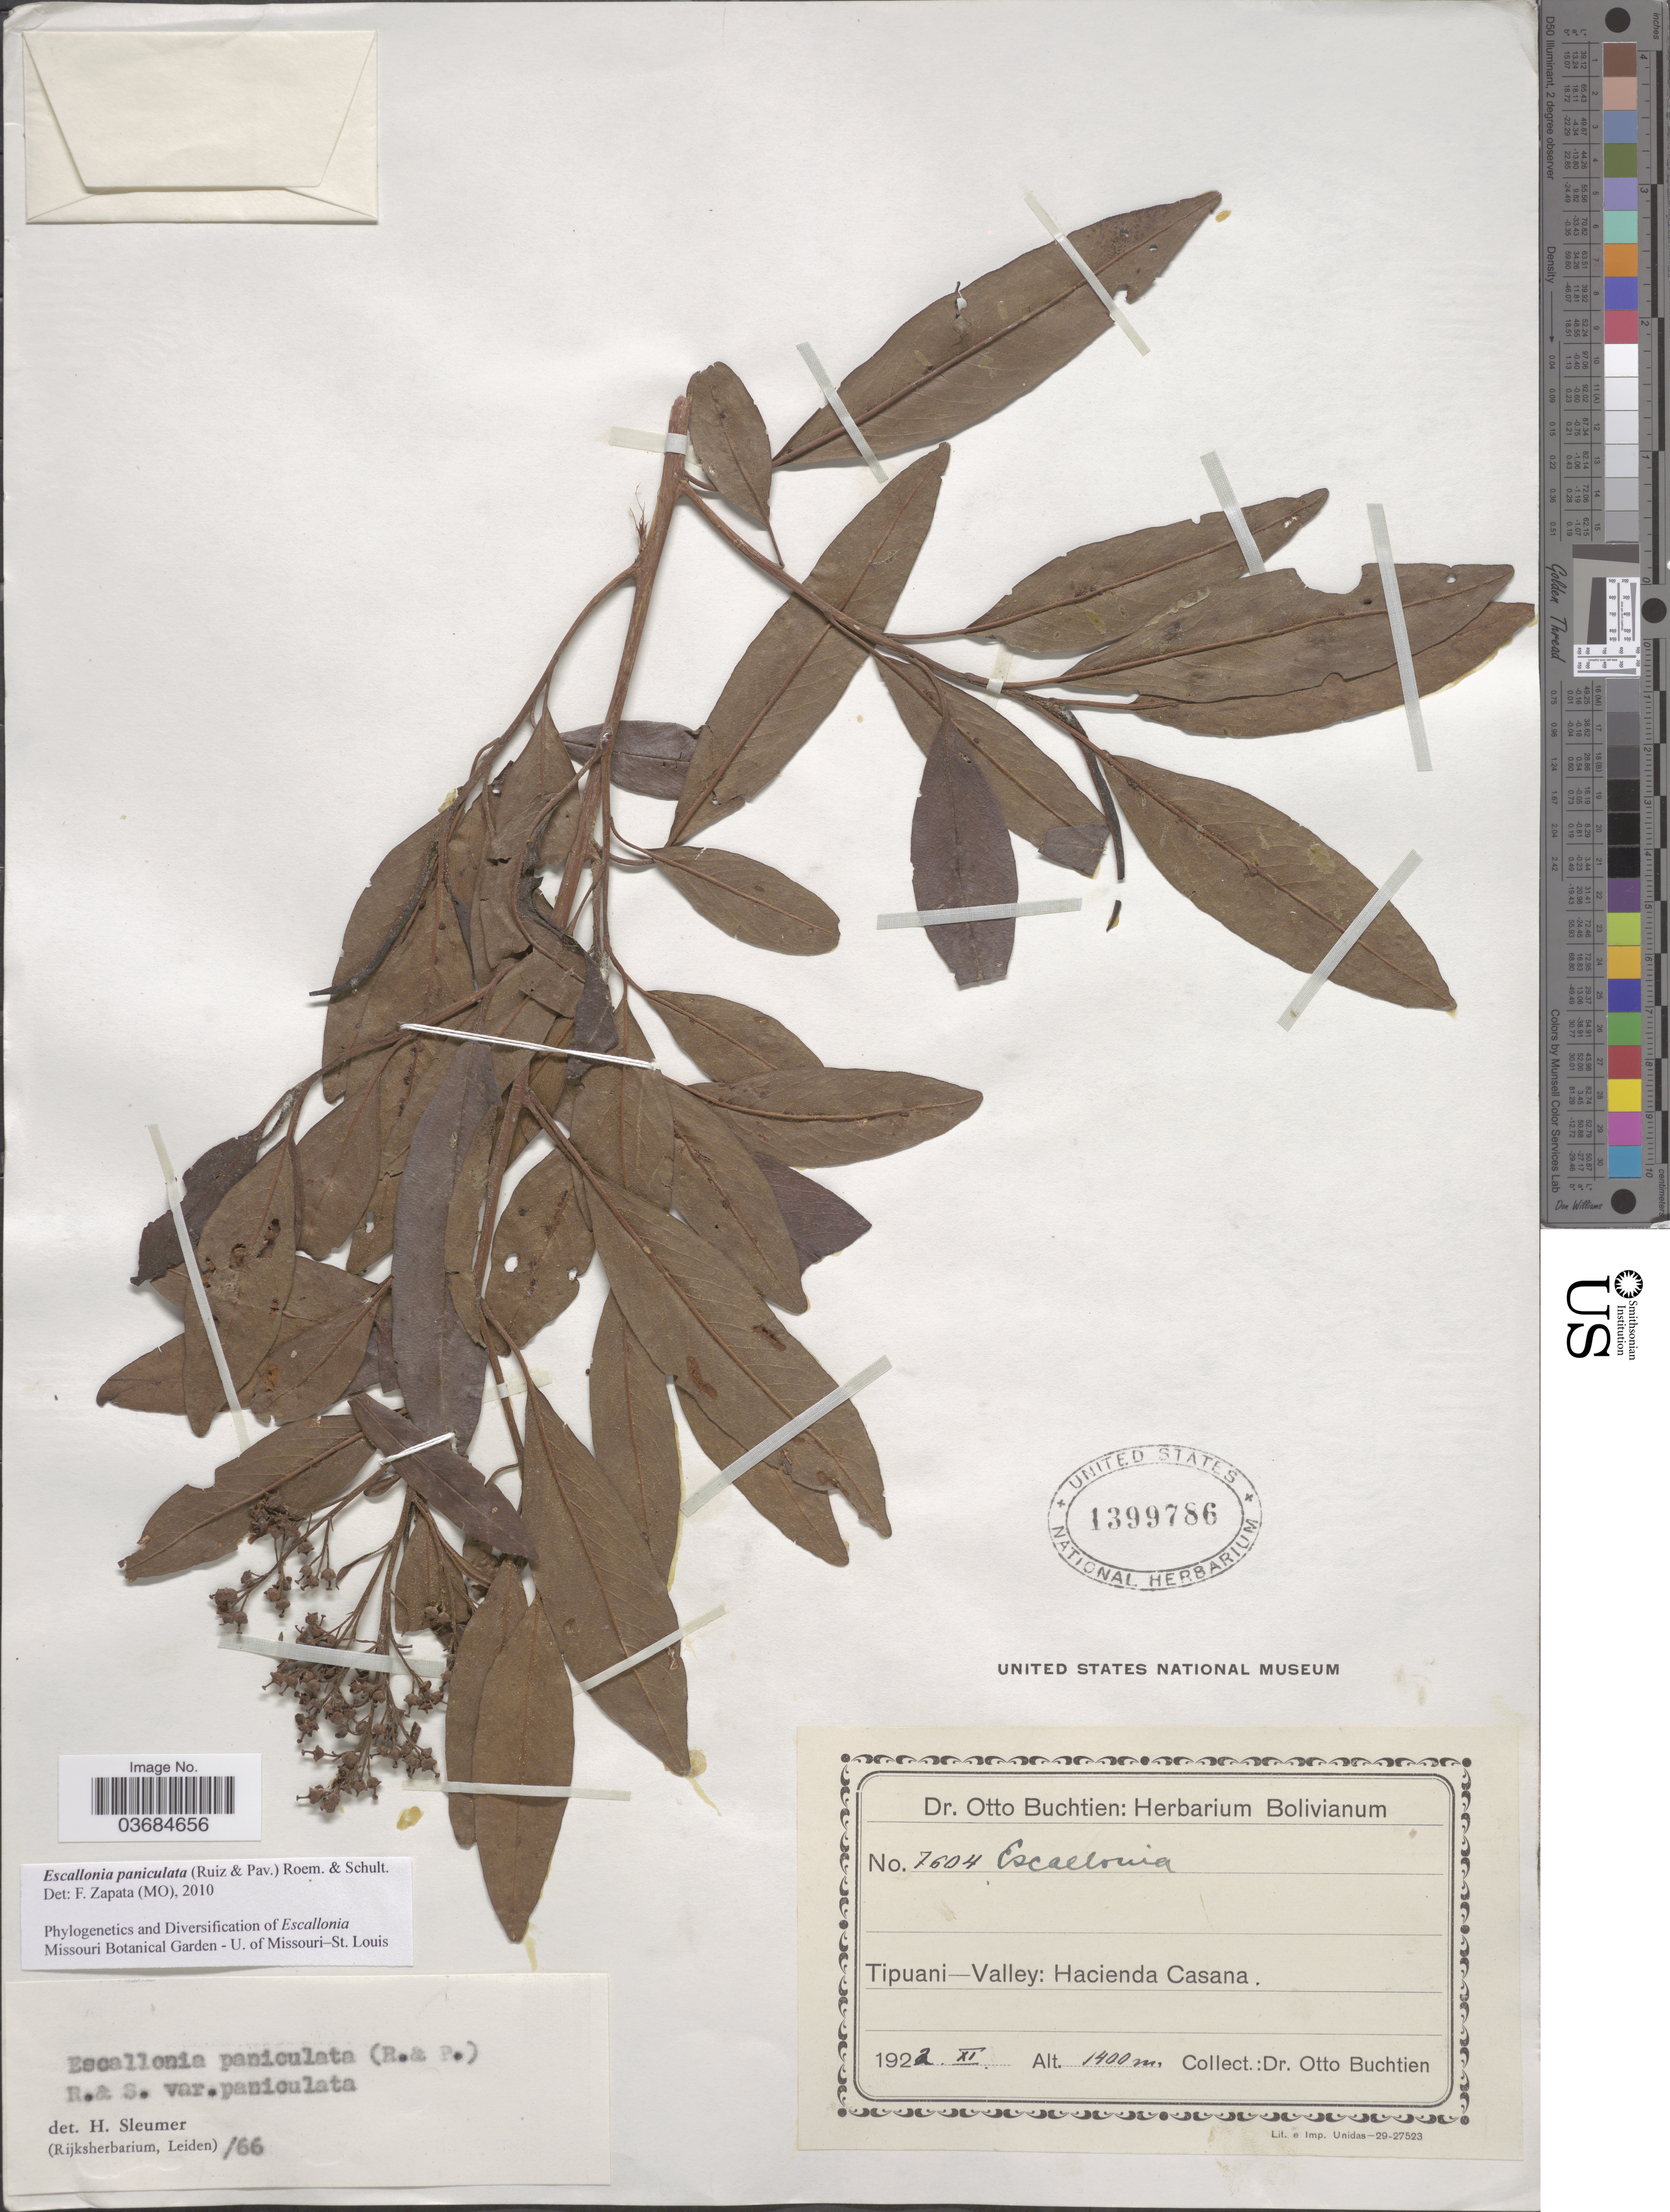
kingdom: Plantae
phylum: Tracheophyta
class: Magnoliopsida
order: Escalloniales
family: Escalloniaceae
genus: Escallonia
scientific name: Escallonia paniculata var. paniculata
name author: (Ruiz & Pav.) Roem. & Schult.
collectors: O. Buchtien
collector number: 7604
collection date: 1922-11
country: Bolivia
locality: Tipuani-Valley: Hacienda Casana.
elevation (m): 1400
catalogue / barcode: US 1399786